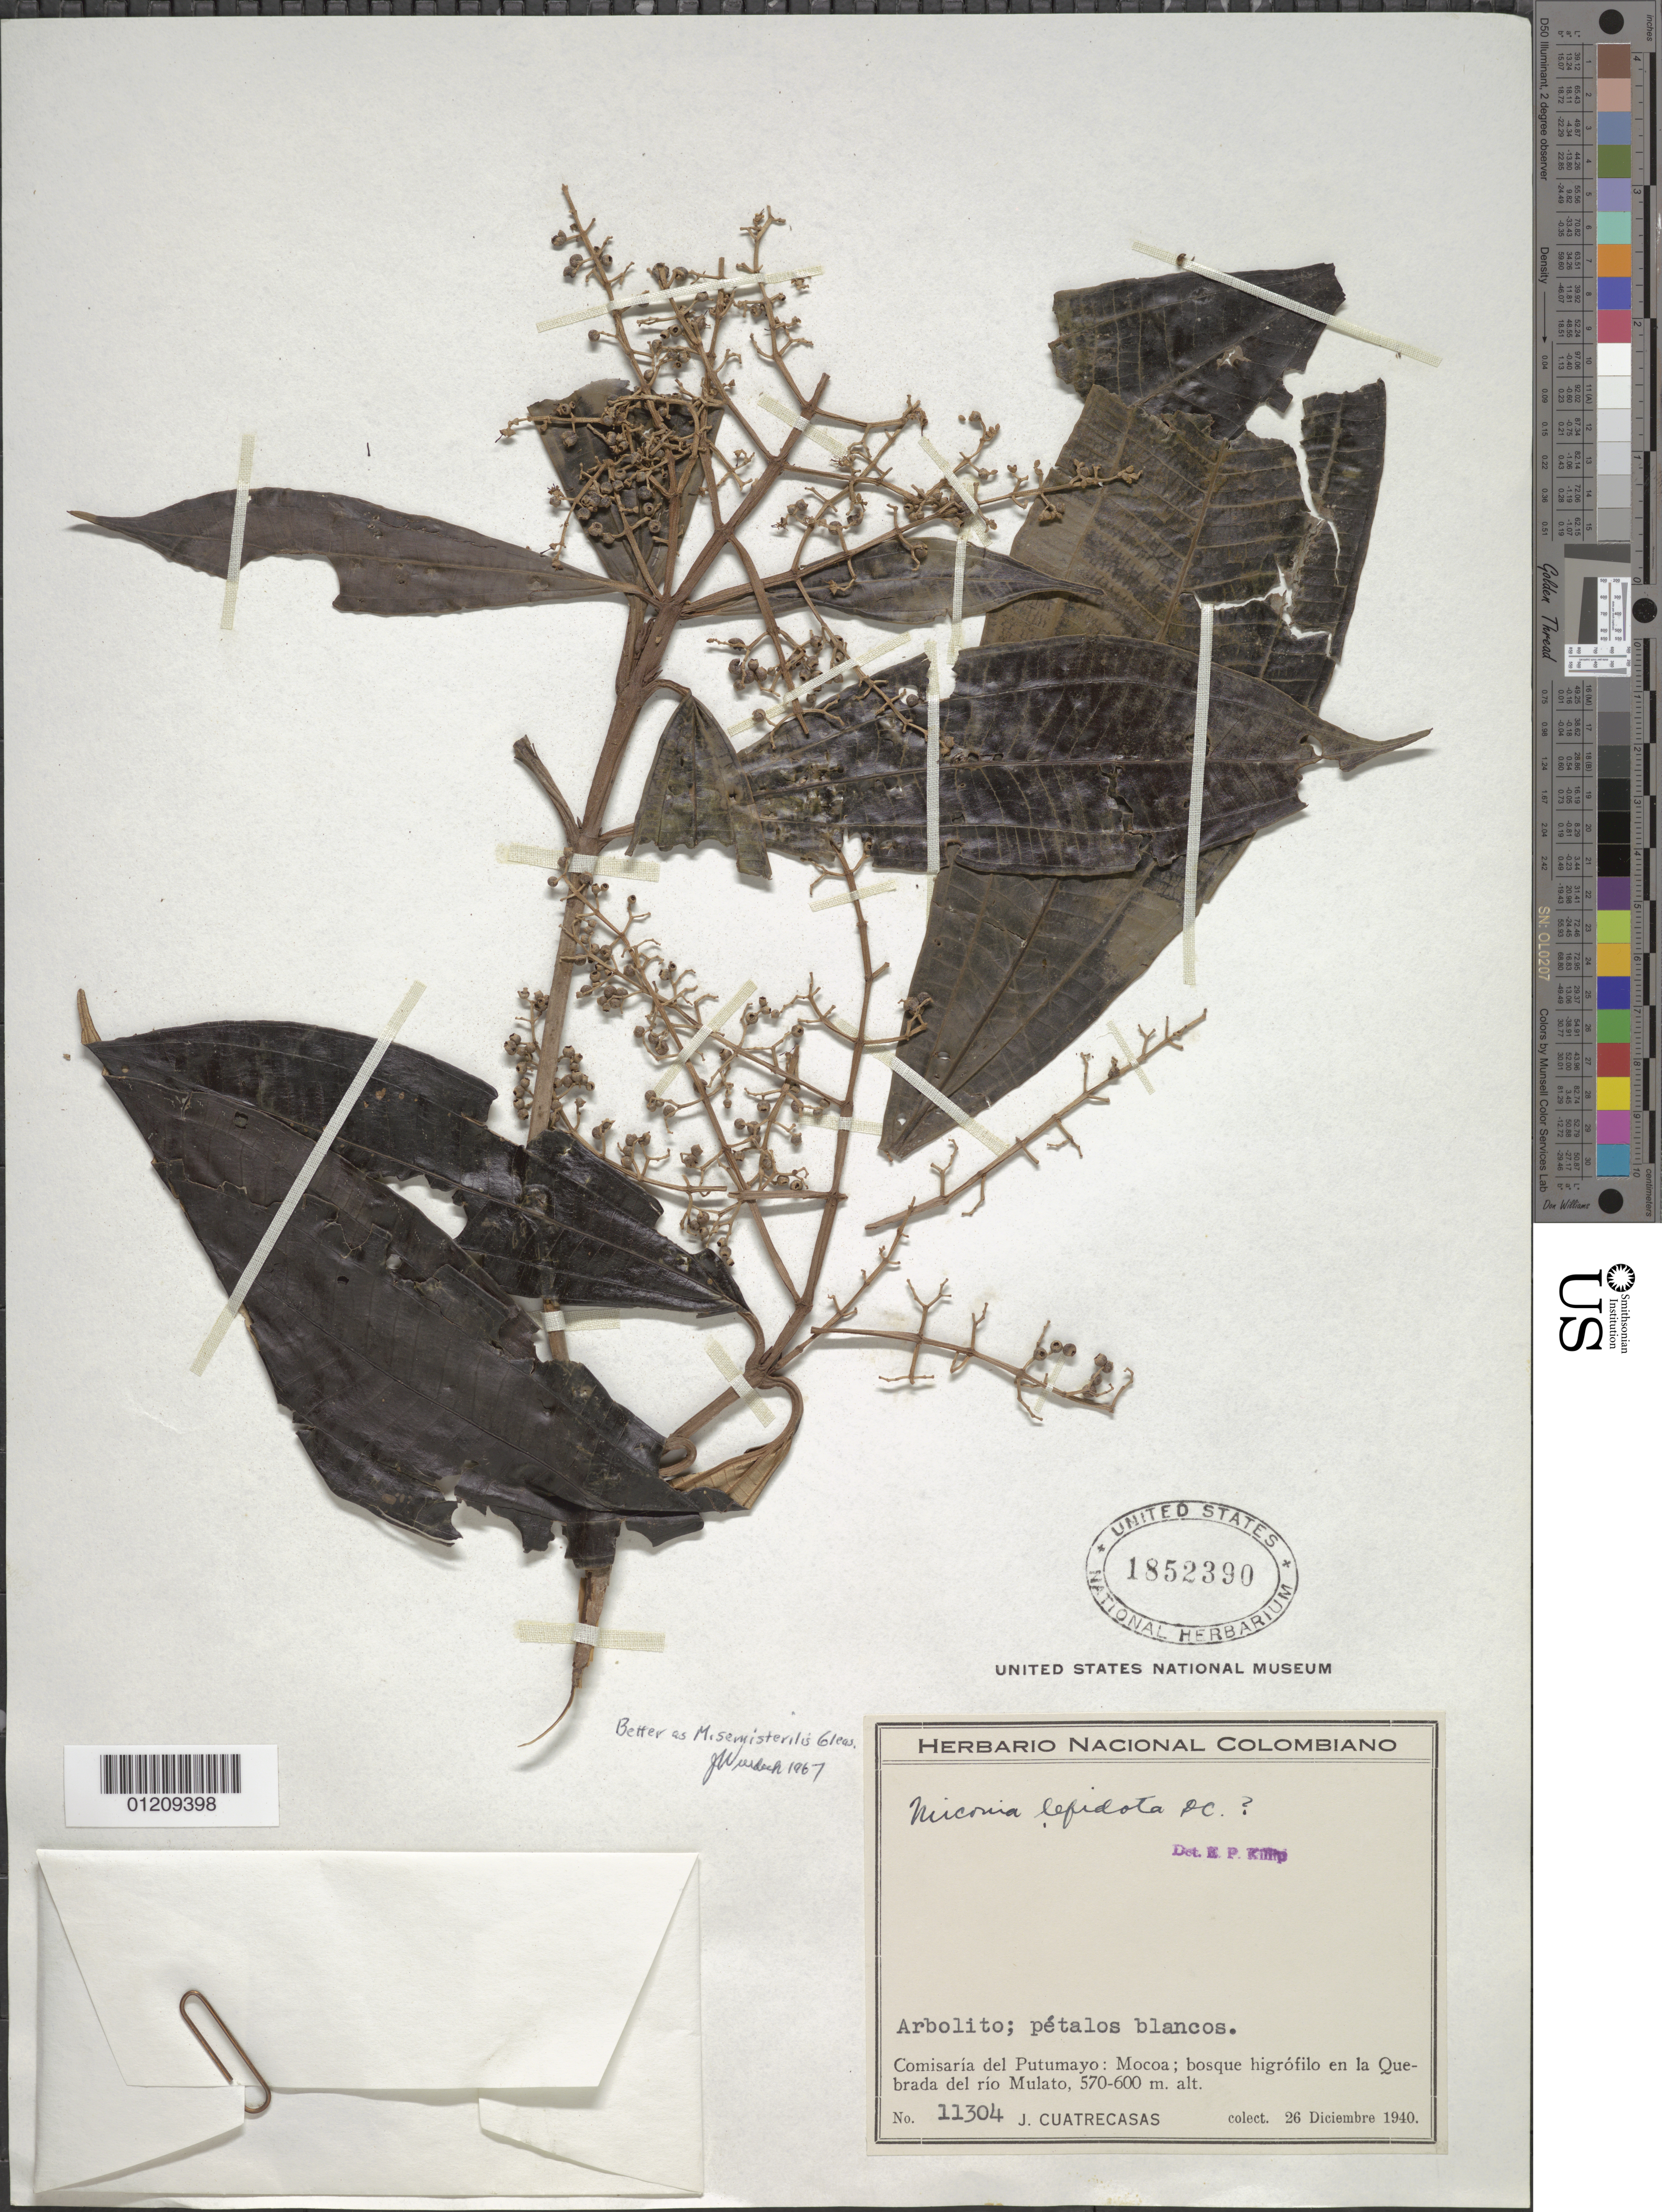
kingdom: Plantae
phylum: Tracheophyta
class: Magnoliopsida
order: Myrtales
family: Melastomataceae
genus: Miconia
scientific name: Miconia semisterilis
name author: Gleason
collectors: J. Cuatrecasas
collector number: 11304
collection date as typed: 26 Dec 1940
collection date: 1940-12-26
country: Colombia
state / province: Putumayo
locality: Mocoa; bosque higrofilo en la Quebrada del rio Mulato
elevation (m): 570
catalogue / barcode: US 1852390